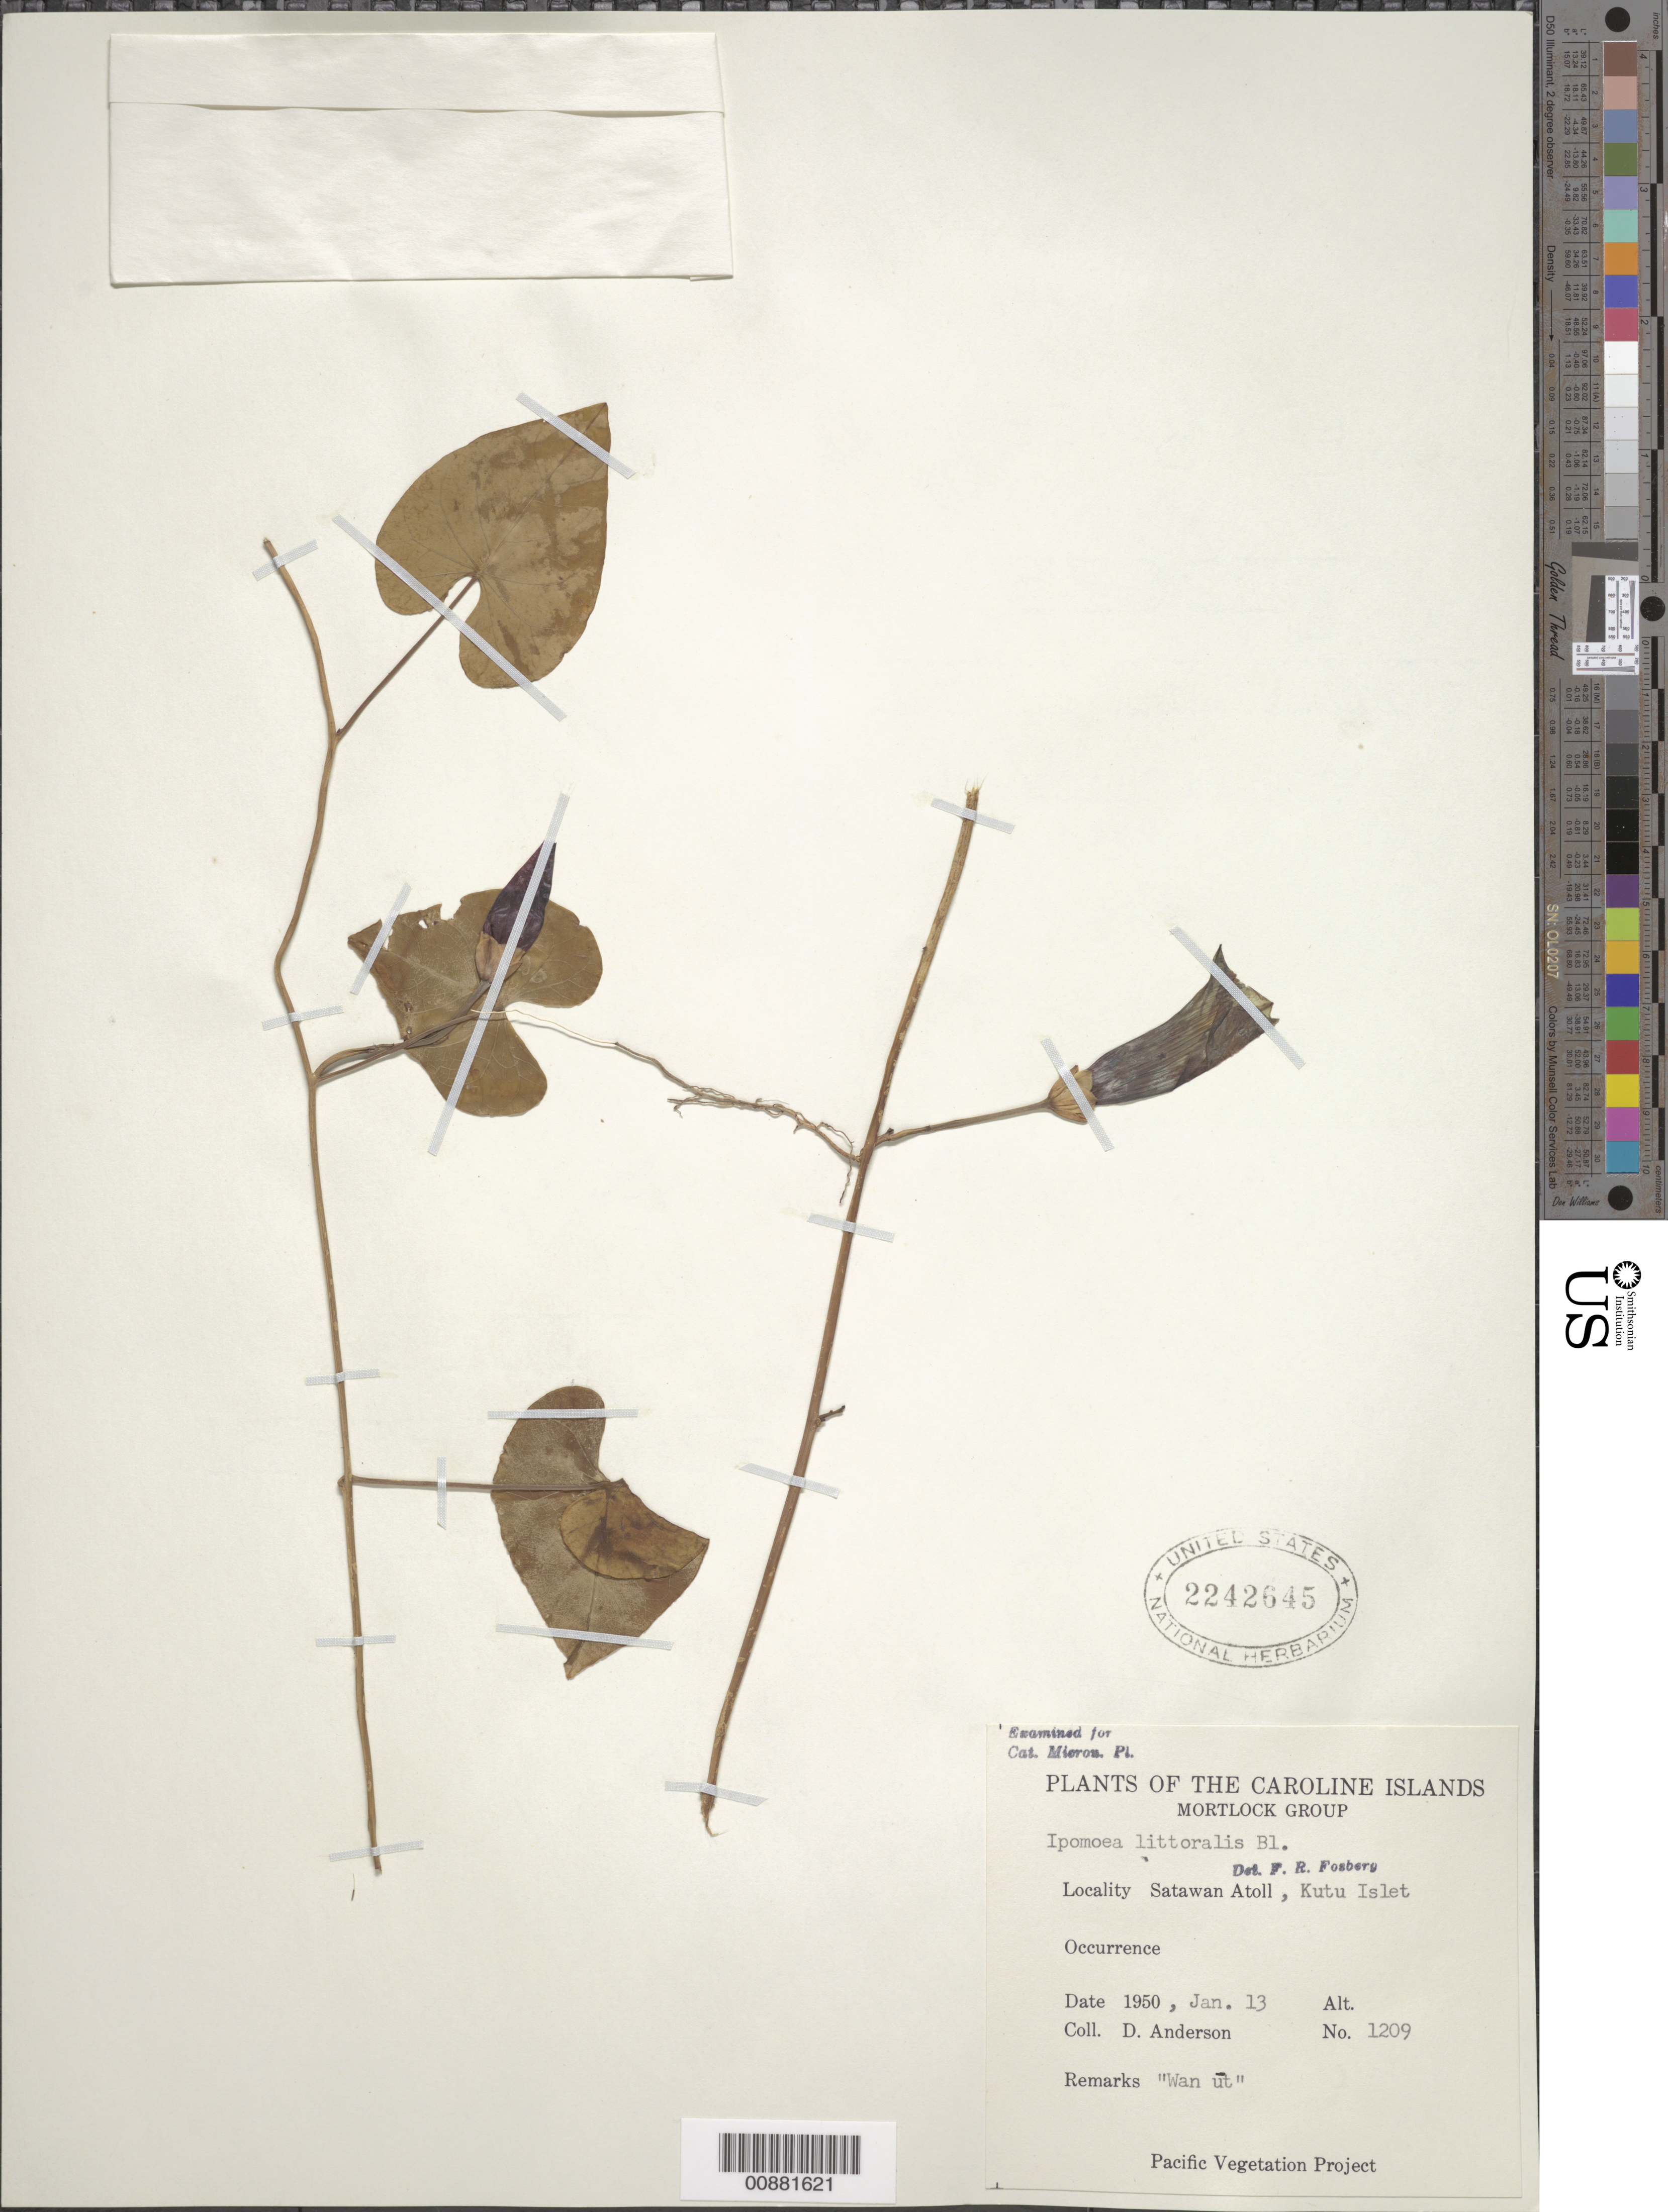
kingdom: Plantae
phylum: Tracheophyta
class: Magnoliopsida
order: Solanales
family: Convolvulaceae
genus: Ipomoea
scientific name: Ipomoea littoralis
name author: Blume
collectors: D. Anderson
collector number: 1209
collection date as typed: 13 Jan 1950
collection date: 1950-01-13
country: Micronesia, Federated States of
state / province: Truk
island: Satawan Atoll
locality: Kuto Islet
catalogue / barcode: US 2242645